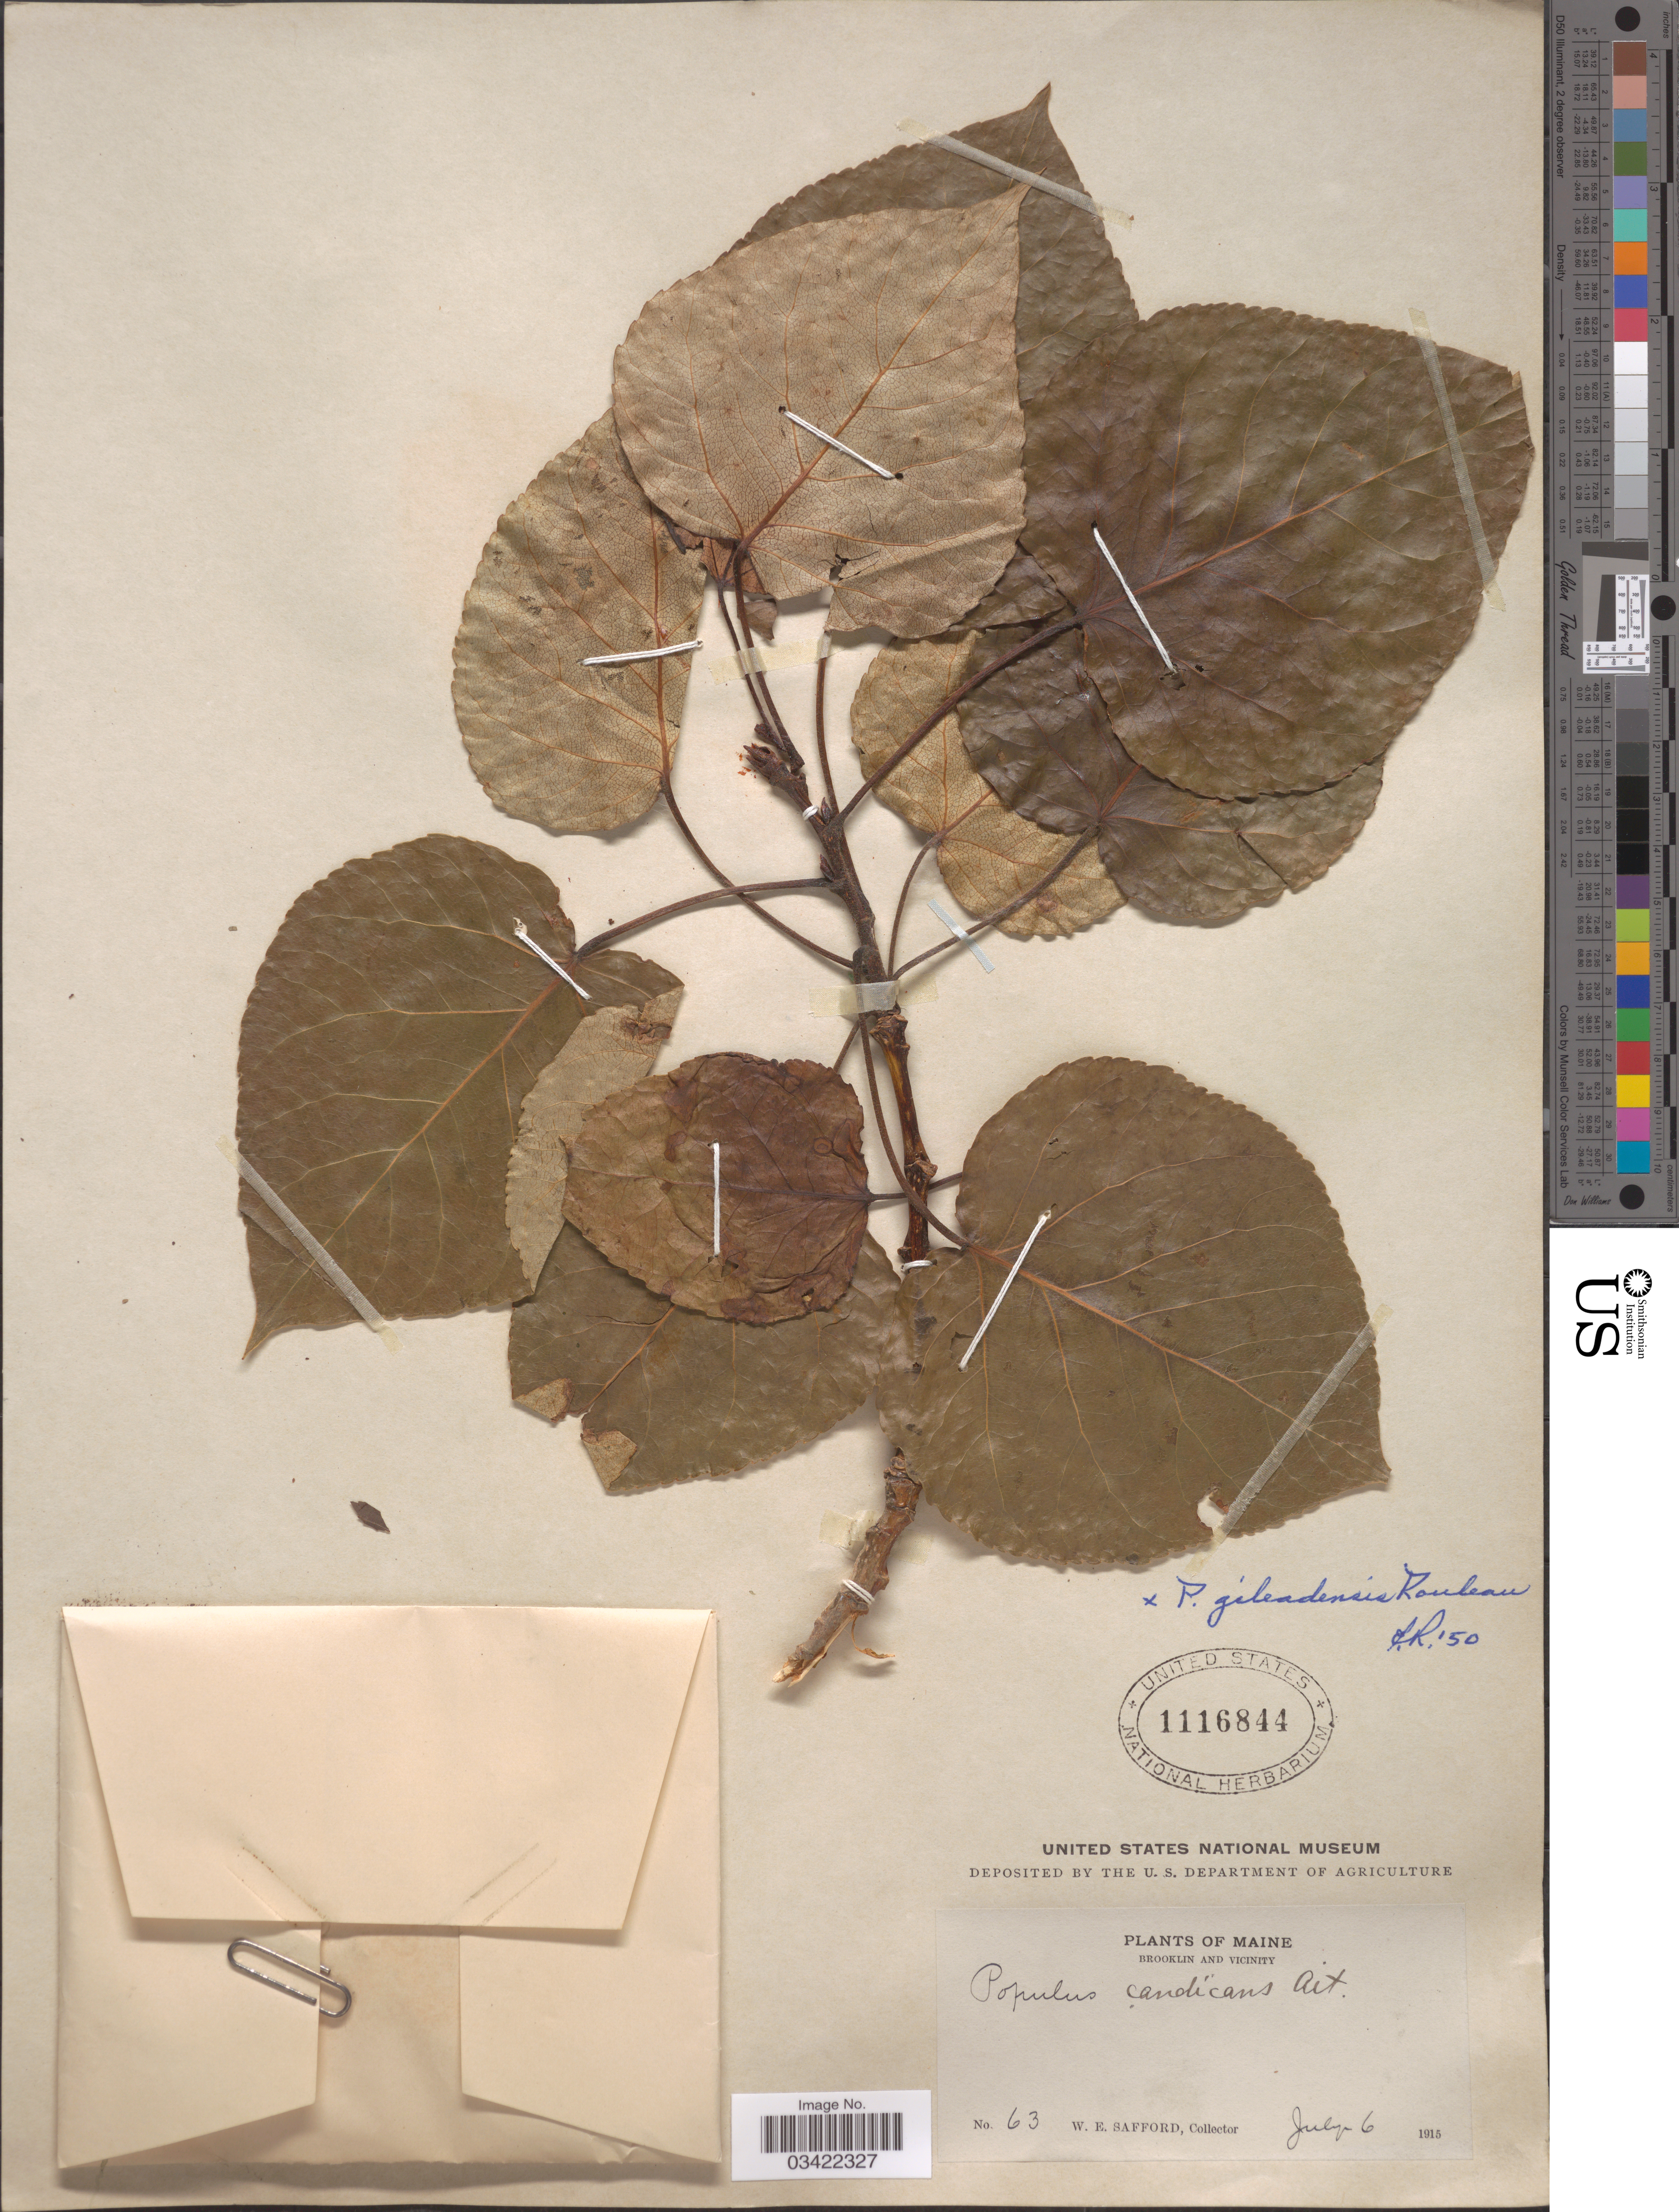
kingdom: Plantae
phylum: Tracheophyta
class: Magnoliopsida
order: Malpighiales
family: Salicaceae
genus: Populus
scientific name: Populus x jackii 'Balm of Gilead'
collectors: W. E. Safford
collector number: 63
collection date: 1915-07-06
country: United States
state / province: Maine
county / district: Hancock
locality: Brooklin and vicinity.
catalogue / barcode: US 1116844